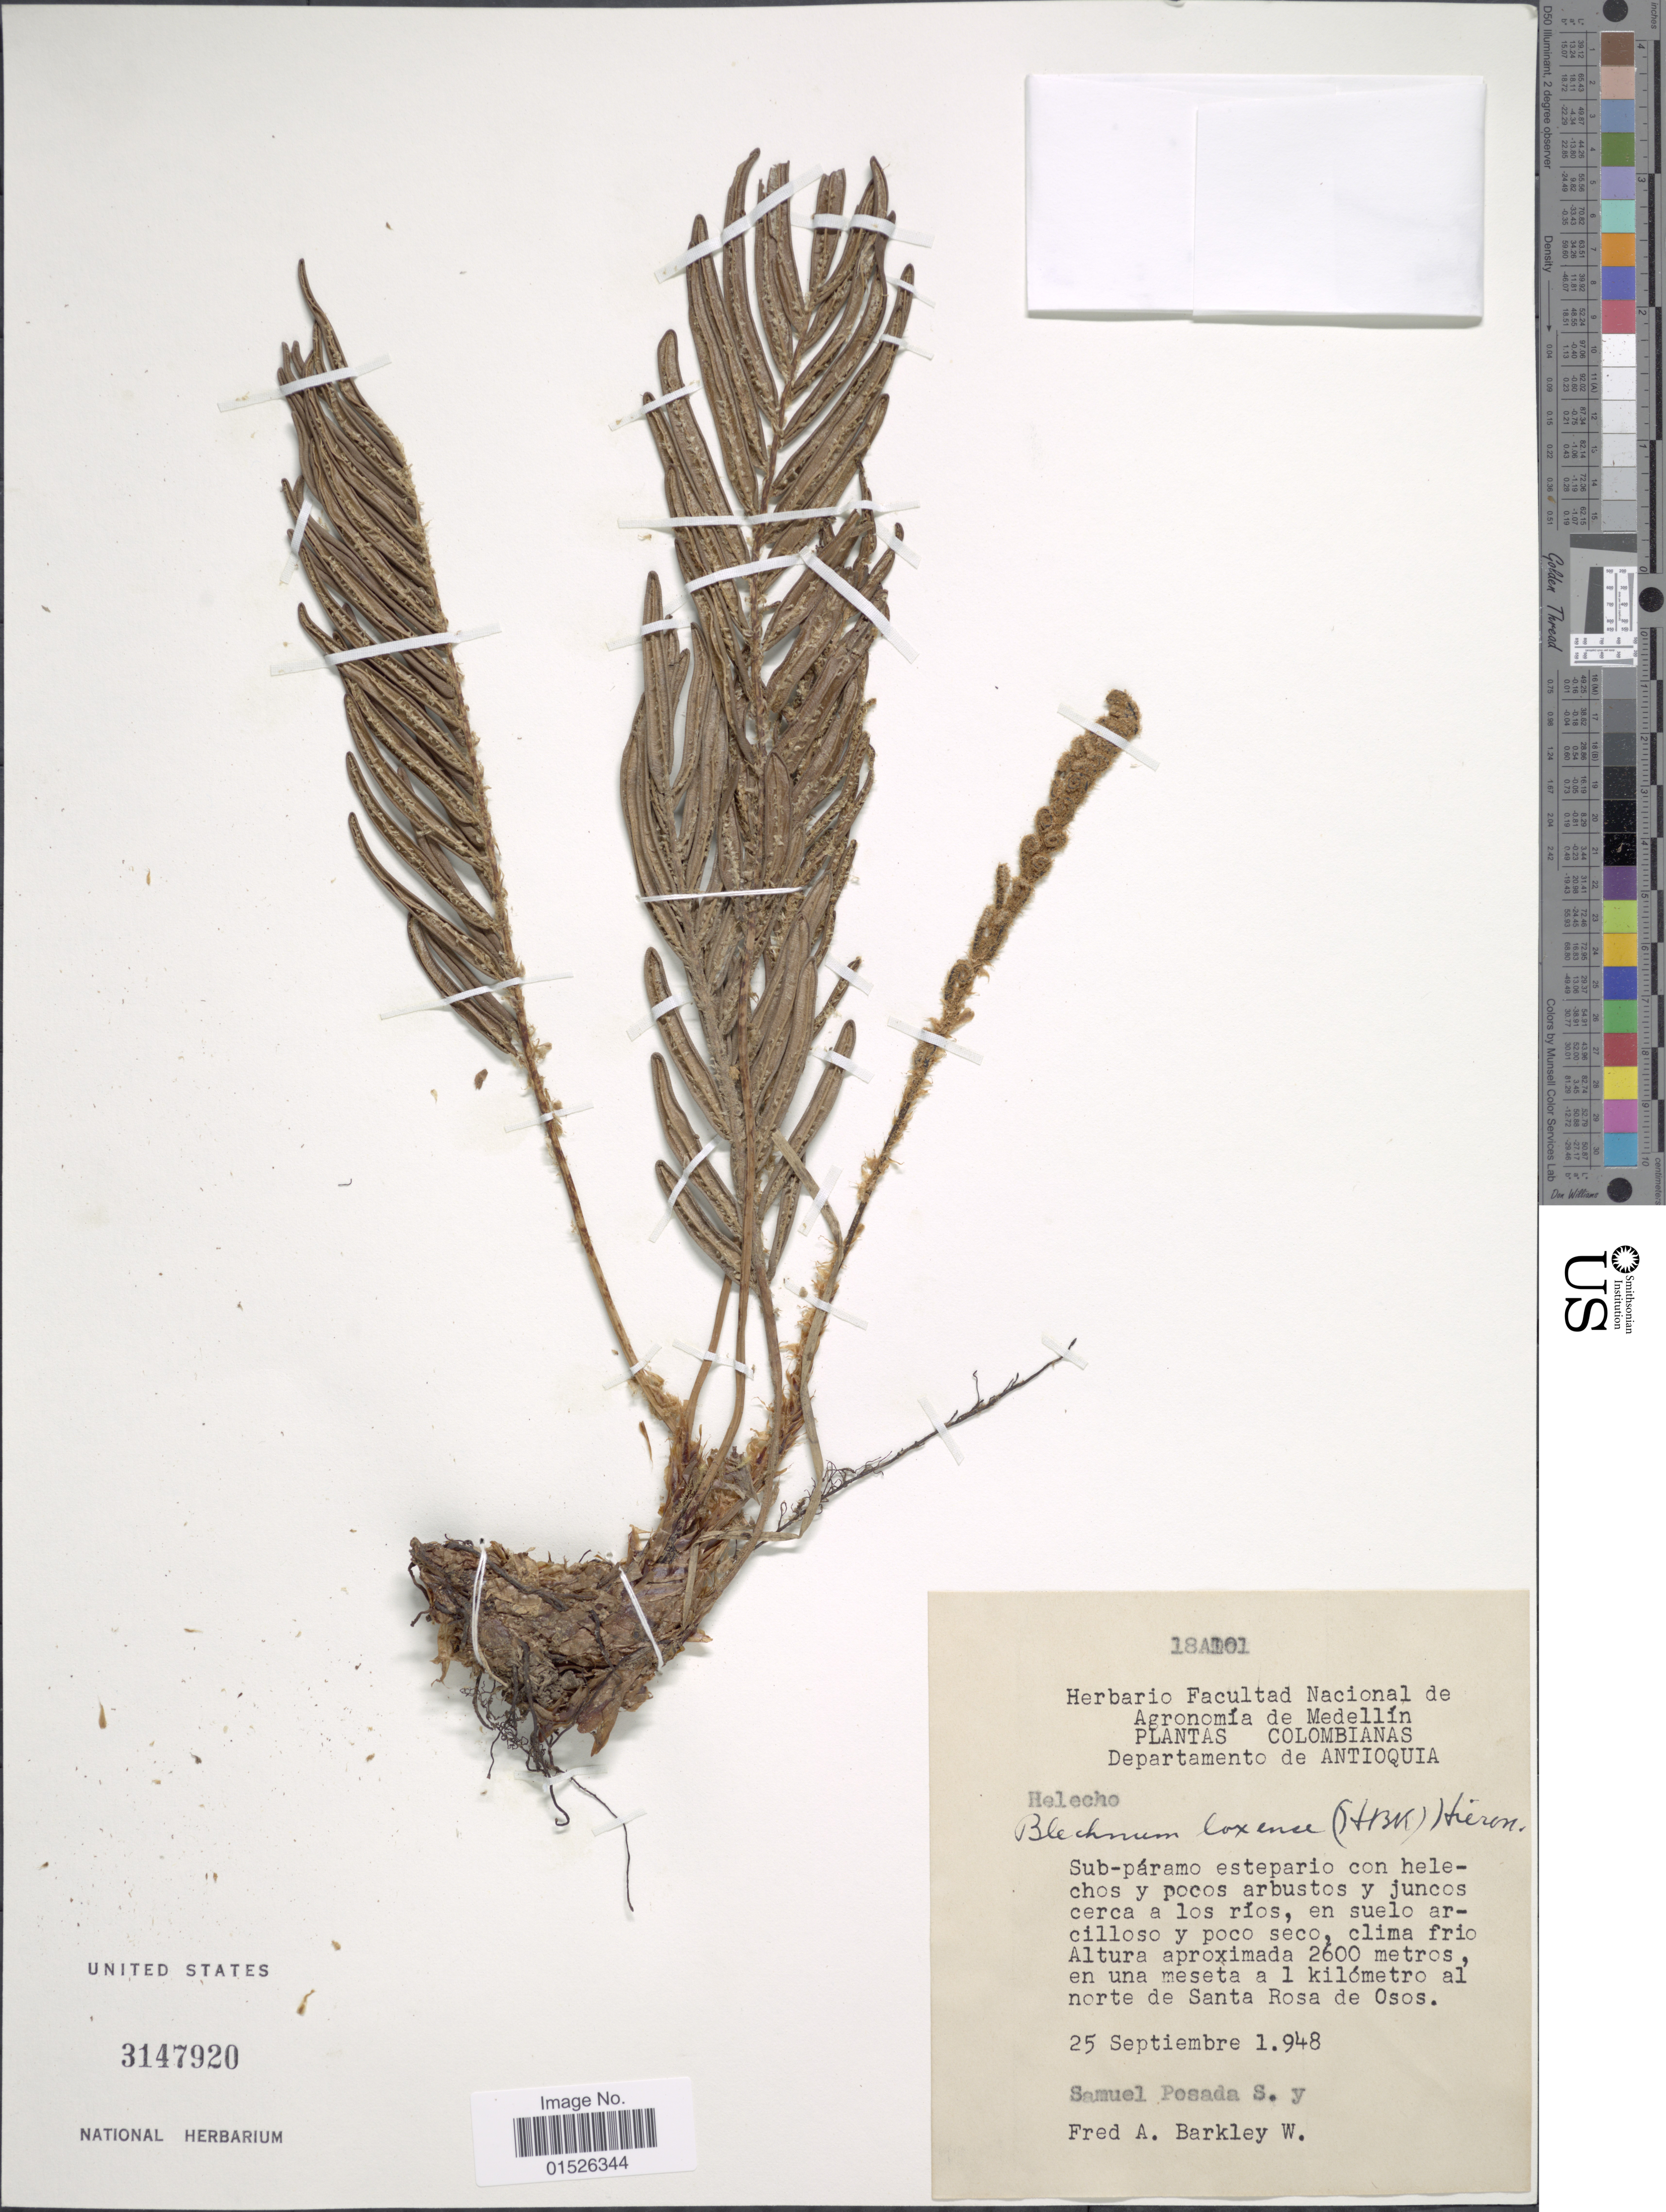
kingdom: Plantae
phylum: Tracheophyta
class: Polypodiopsida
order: Polypodiales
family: Blechnaceae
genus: Blechnum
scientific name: Blechnum loxense var. loxense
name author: (Kunth) Hook. ex Salomon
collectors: S. Posada & F. A. Barkley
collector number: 18AD01*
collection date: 1948-09-25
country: Colombia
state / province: Antioquia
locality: Colombianas, Departamento de Antioquia, en una meseta a 1 kilometero al norte de Santa Rosa de Osos.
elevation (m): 2600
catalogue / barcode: US 3147920